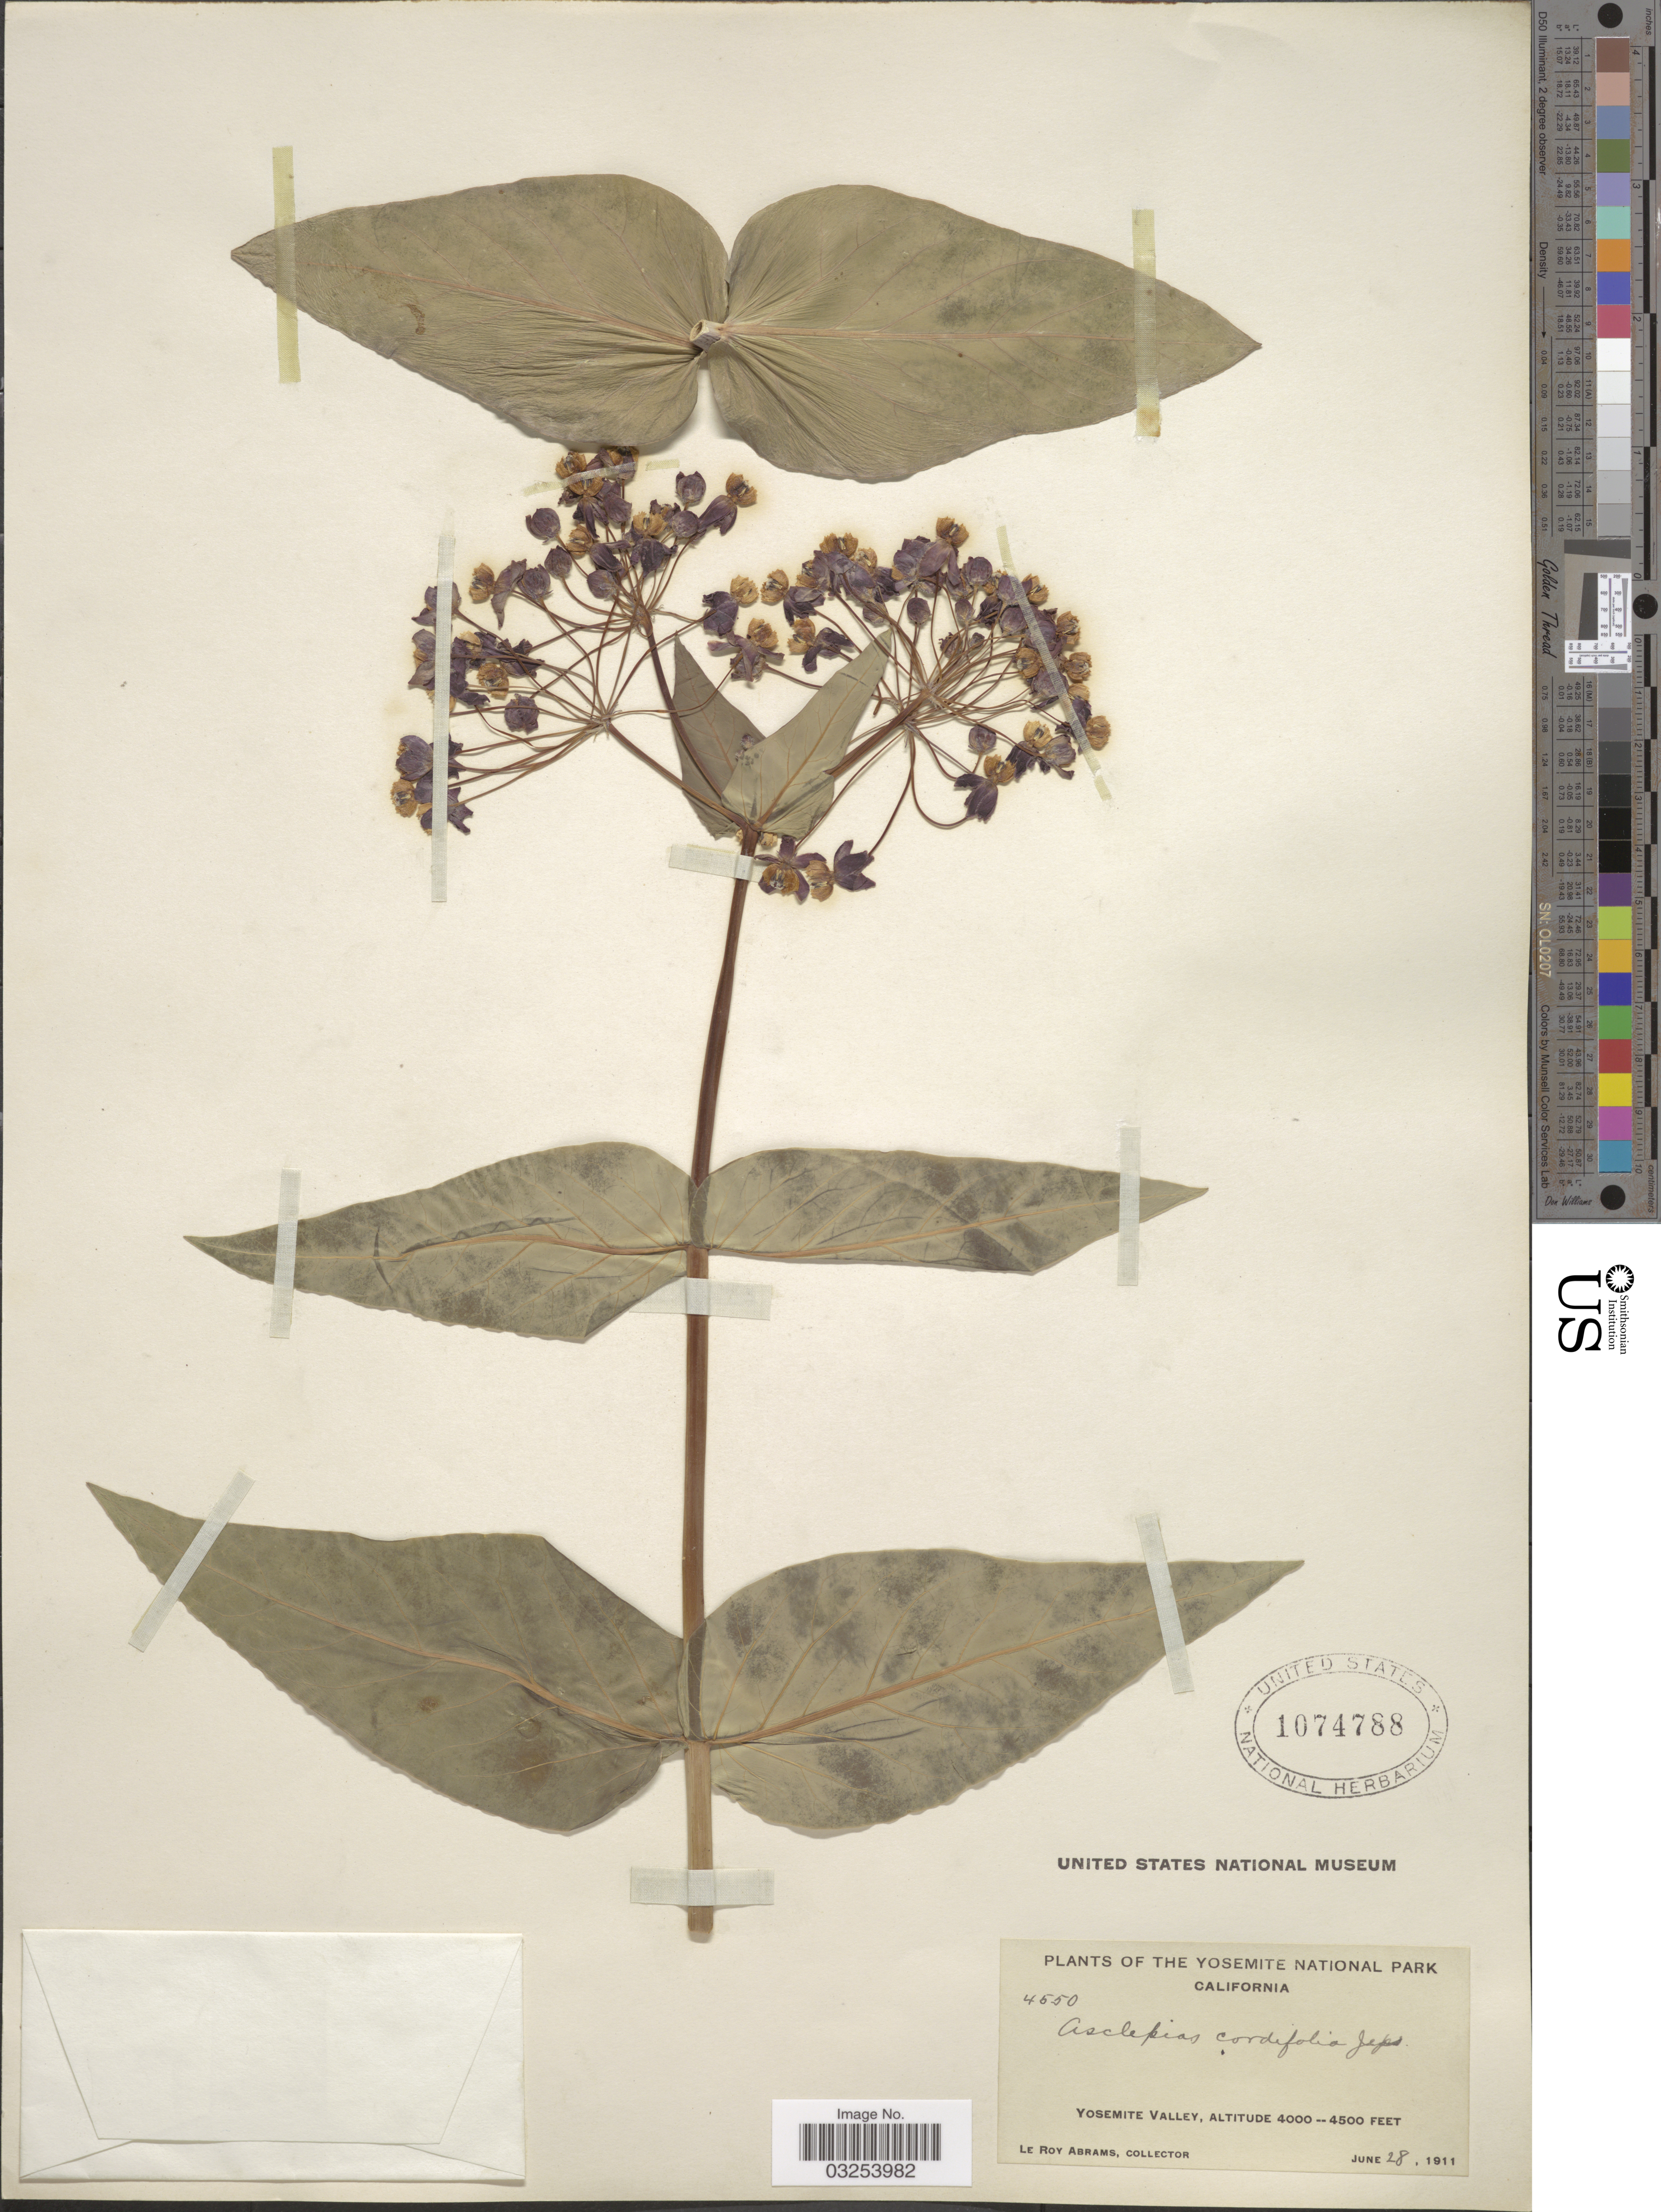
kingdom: Plantae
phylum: Tracheophyta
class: Magnoliopsida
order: Gentianales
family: Apocynaceae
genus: Asclepias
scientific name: Asclepias cordifolia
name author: (Benth.) Jeps.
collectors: L. Abrams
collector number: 4550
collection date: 1911-06-28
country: United States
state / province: California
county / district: Mariposa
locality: Yosemite National Park. Yosemite Valley.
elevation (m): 1219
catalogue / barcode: US 1074788